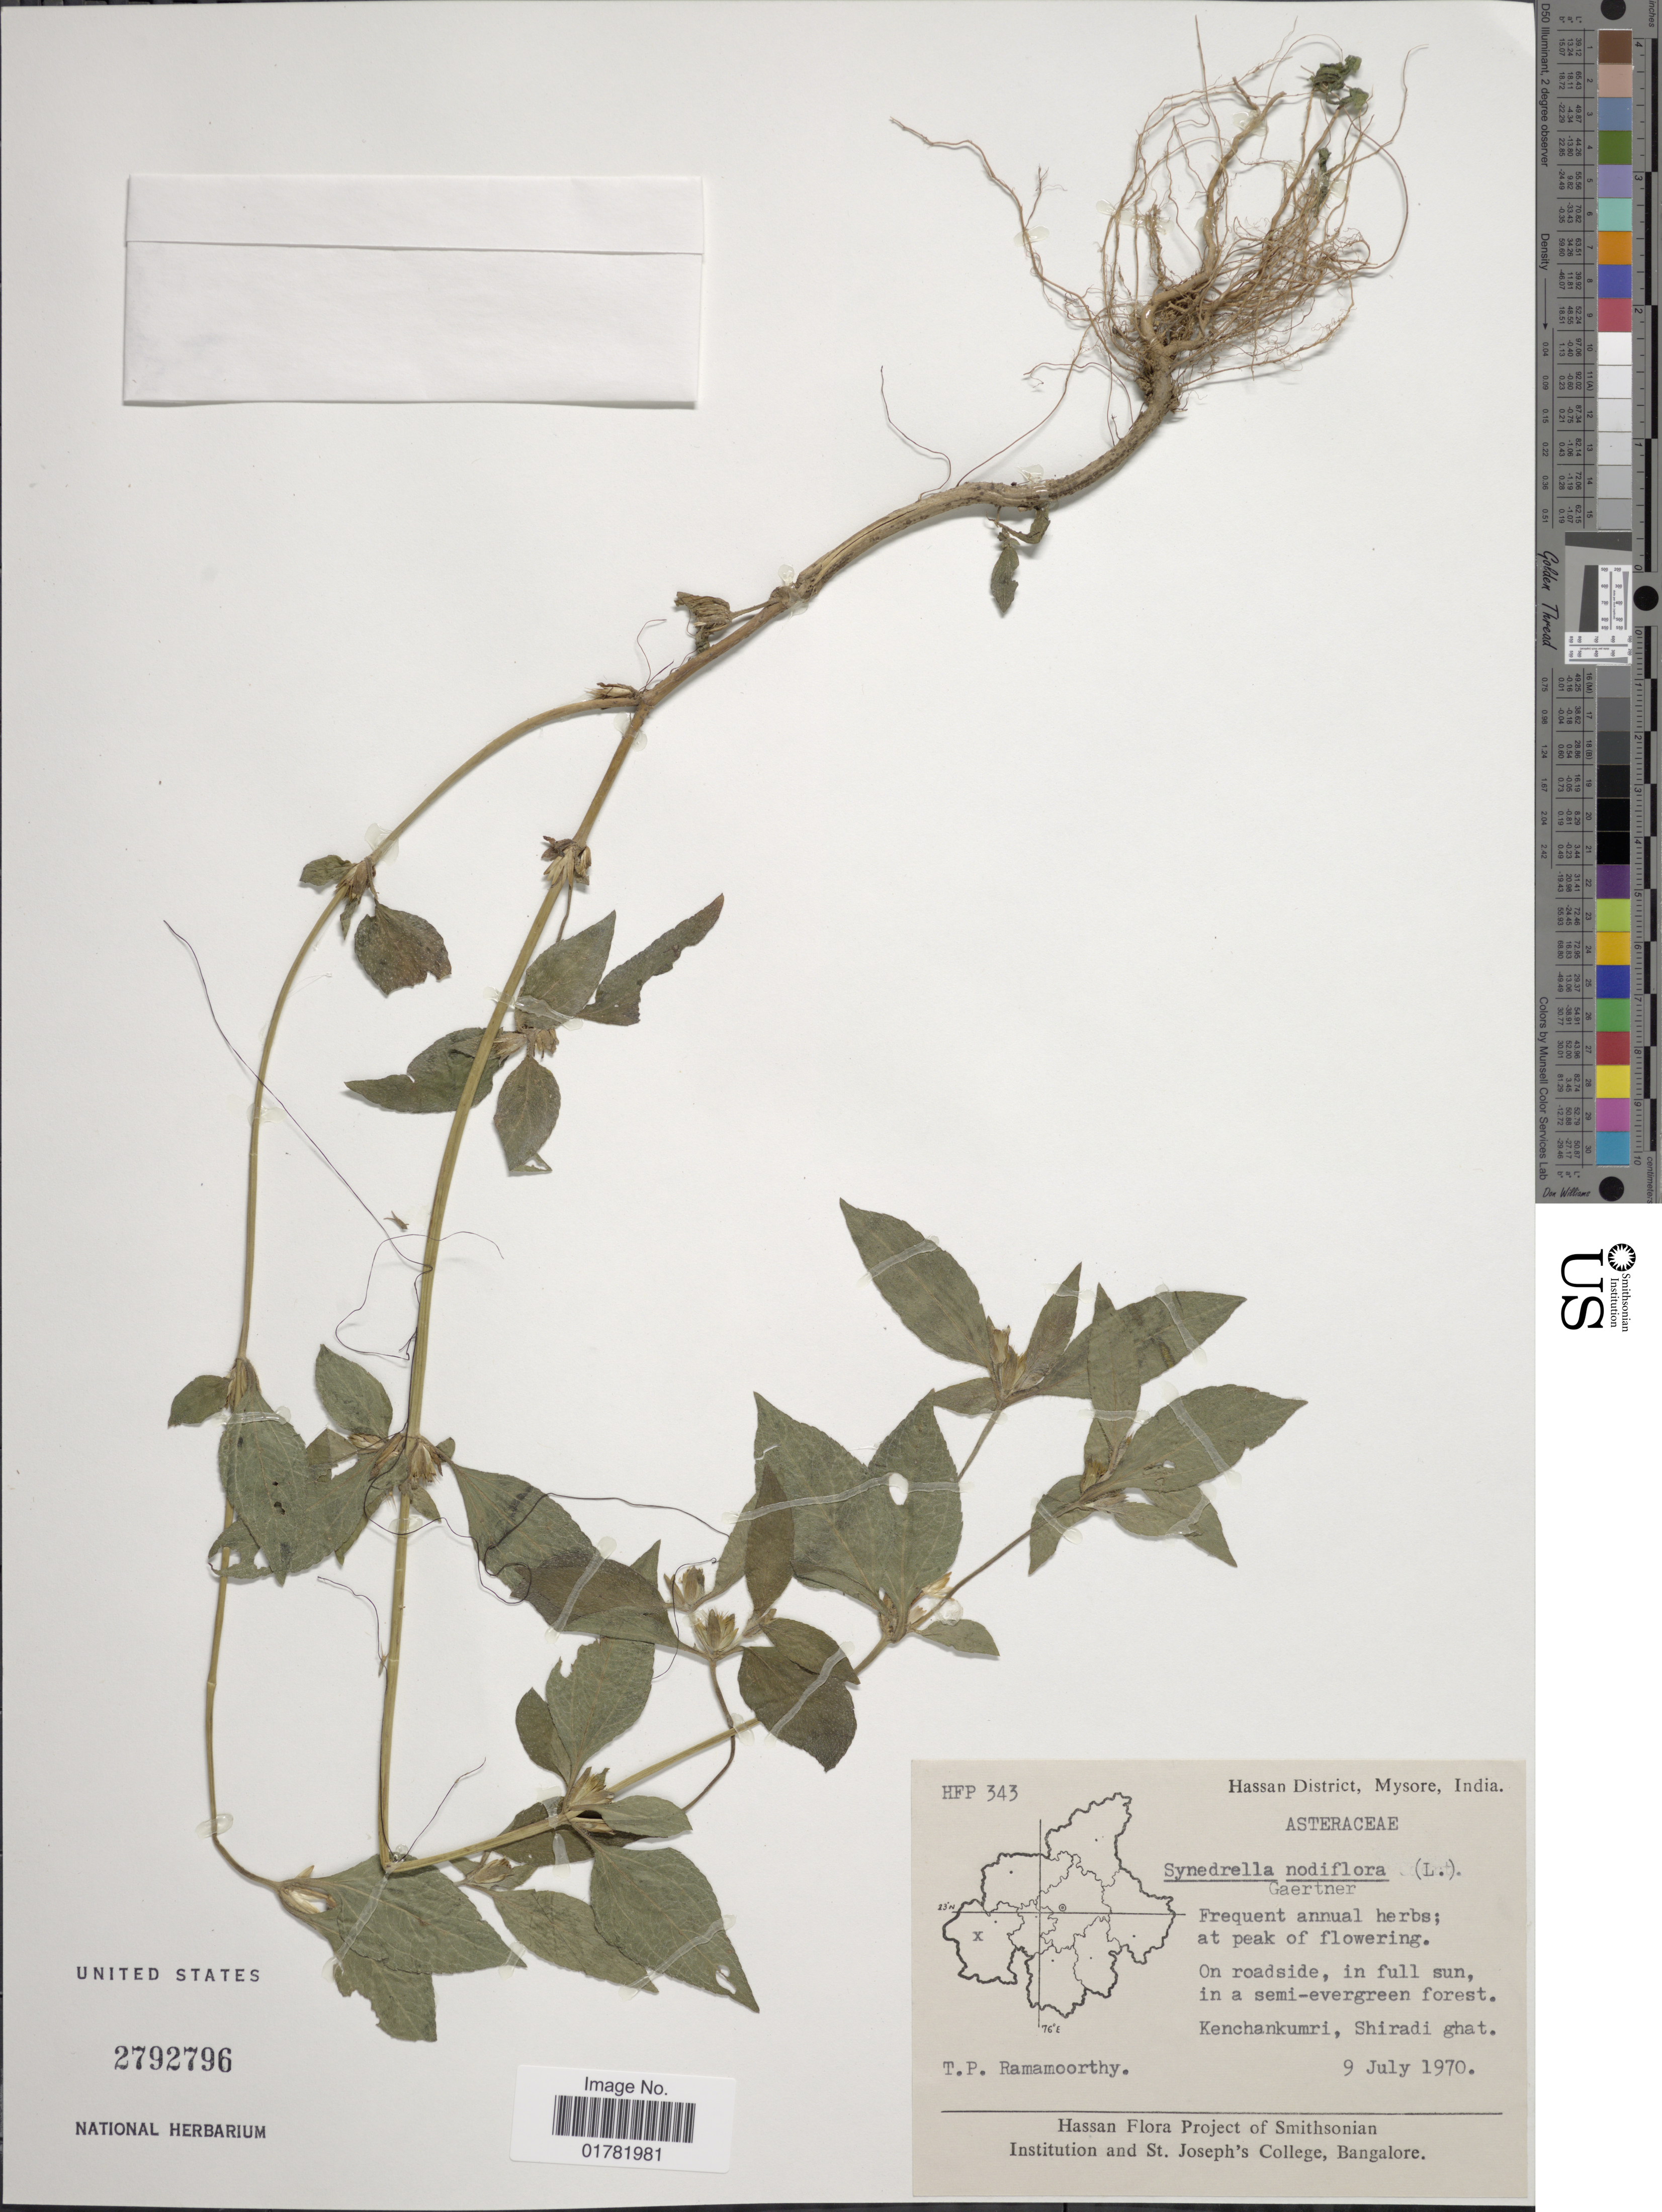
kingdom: Plantae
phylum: Tracheophyta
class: Magnoliopsida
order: Asterales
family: Asteraceae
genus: Synedrella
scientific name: Synedrella nodiflora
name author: (L.) Gaertn.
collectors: T. P. Ramamoorthy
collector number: HFP 343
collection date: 1970-07-09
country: India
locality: Hassan Dsitrict, Mysore, On roadside, in full sun, insemi-evergreen forest. Kenchankumri, Shiradi ghat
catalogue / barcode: US 2792796